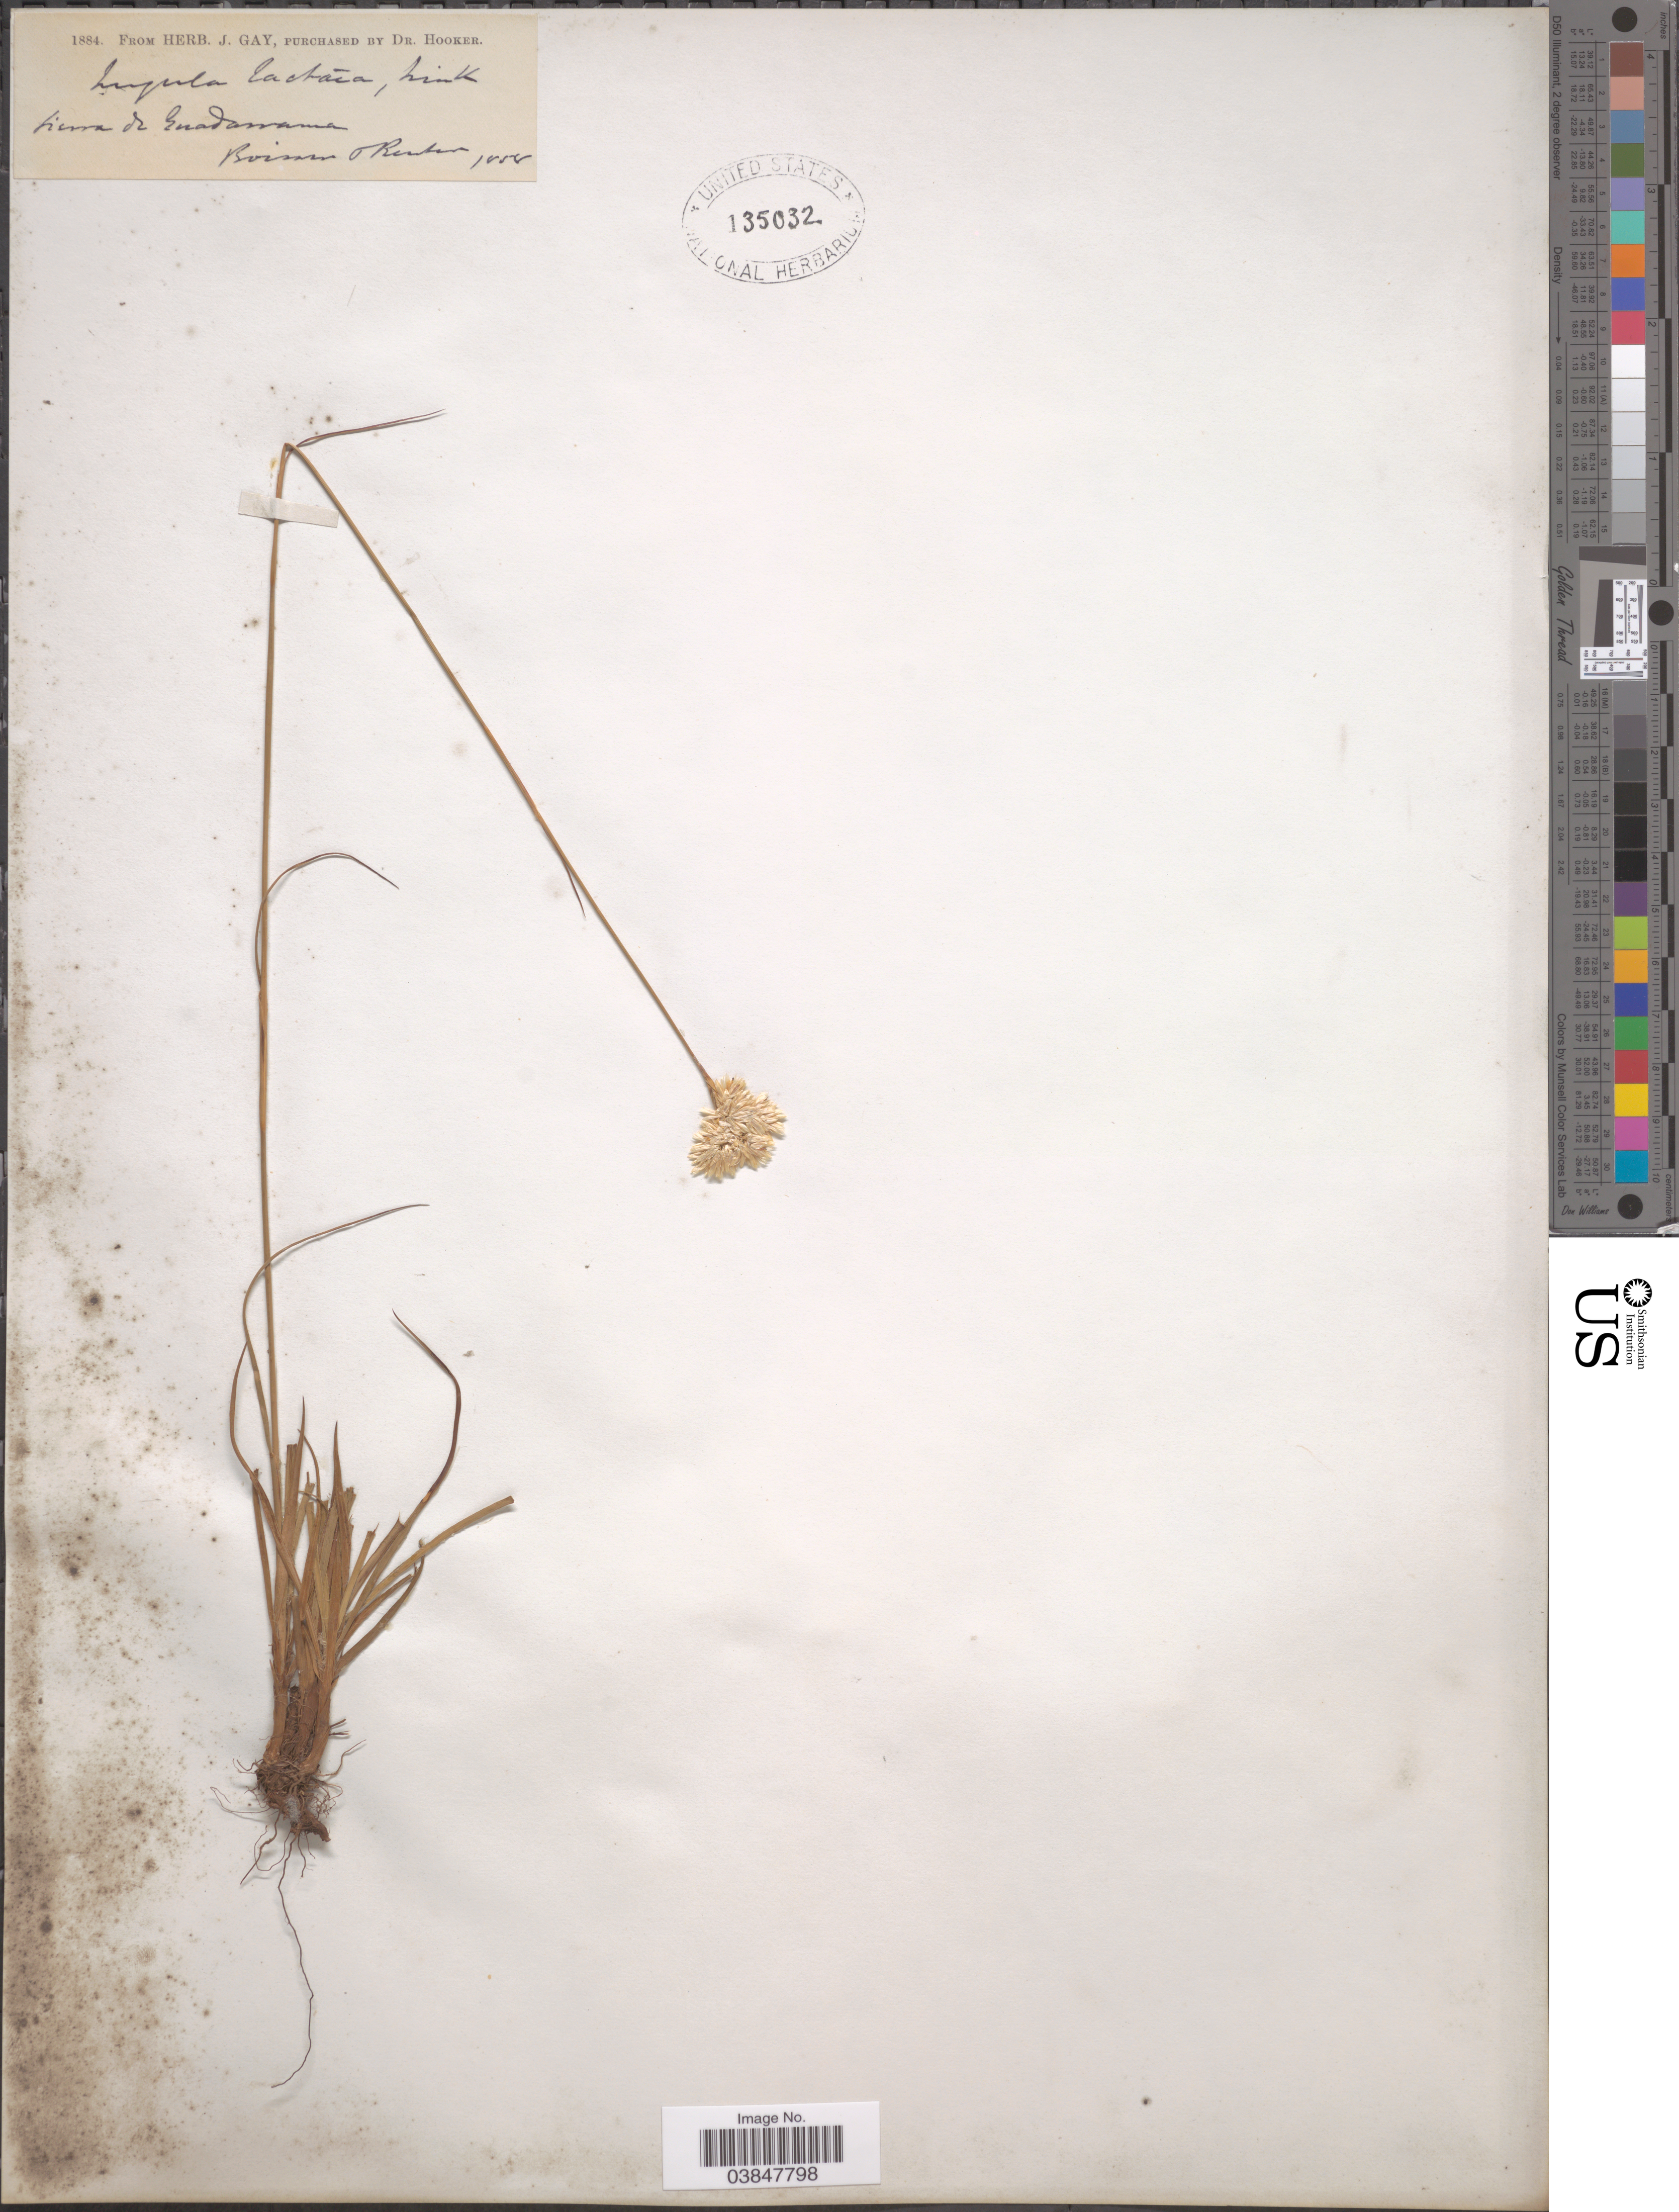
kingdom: Plantae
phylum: Tracheophyta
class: Liliopsida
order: Poales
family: Juncaceae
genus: Luzula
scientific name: Luzula lutea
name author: (All.) DC.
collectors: Collector illegible & Collector illegible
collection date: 1858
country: Spain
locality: Sierra de Guadarrama.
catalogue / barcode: US 135032